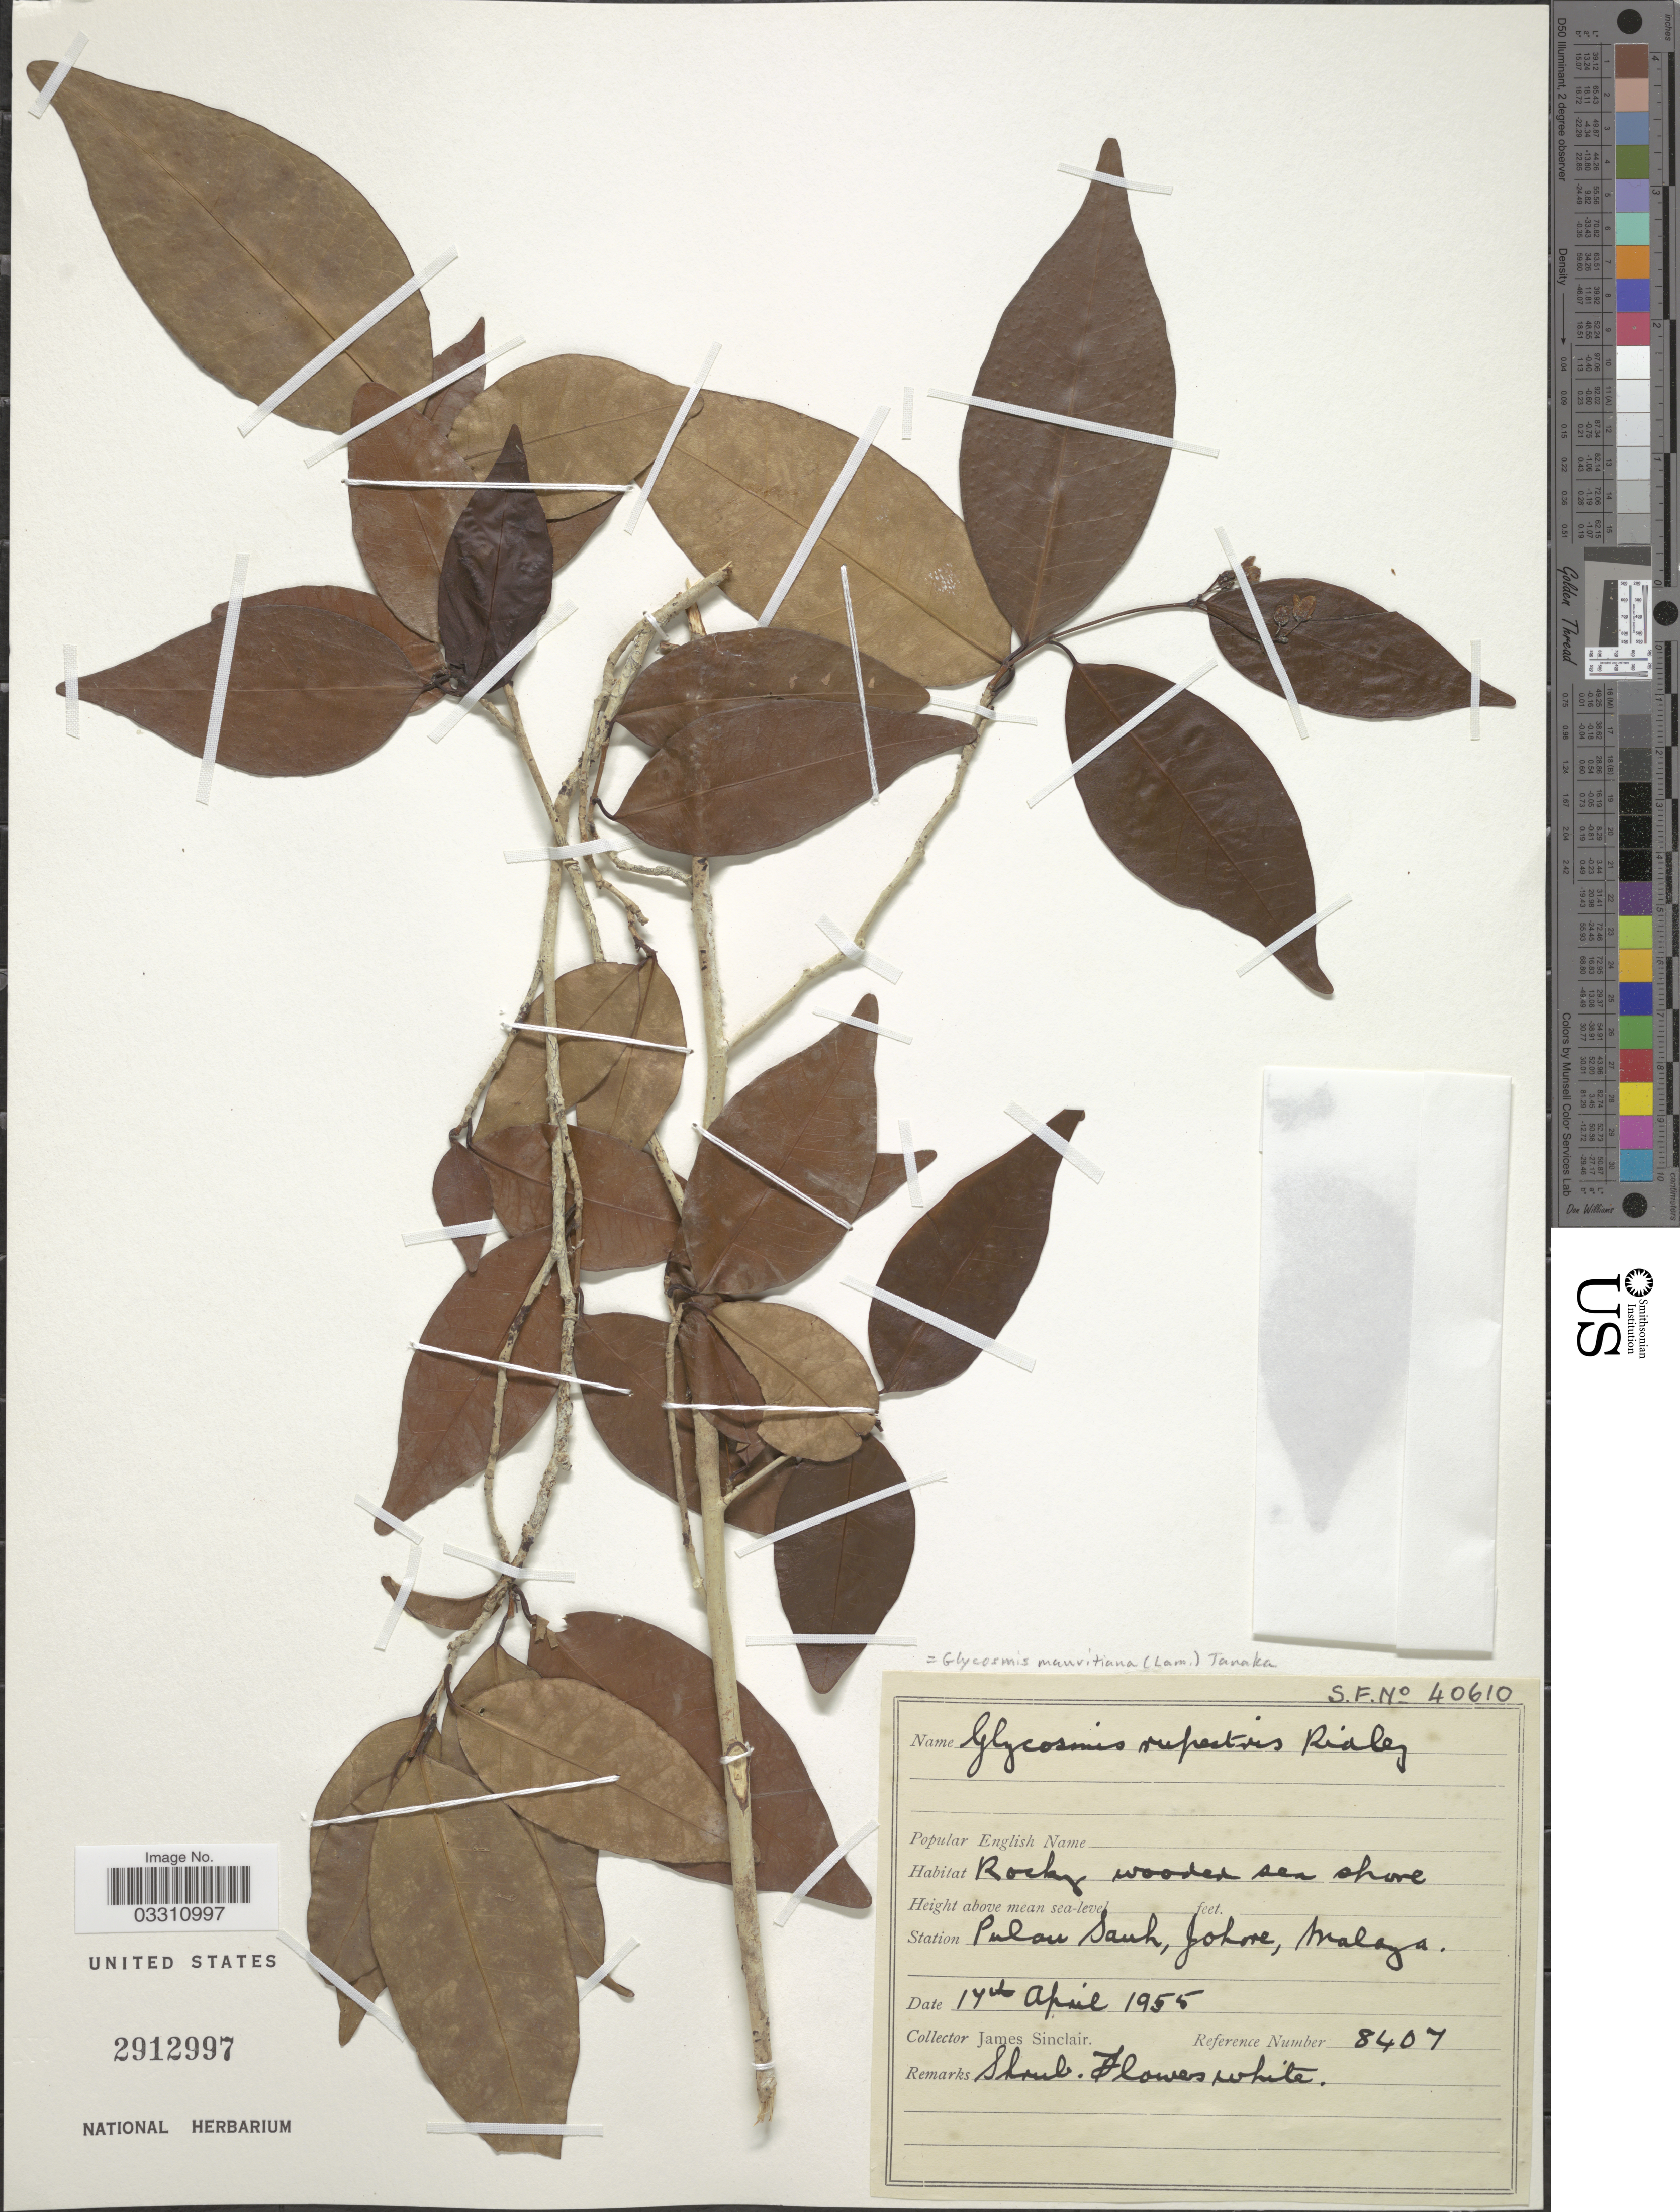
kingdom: Plantae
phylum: Tracheophyta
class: Magnoliopsida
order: Sapindales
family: Rutaceae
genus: Glycosmis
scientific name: Glycosmis mauritiana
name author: (Lamkey) Tanaka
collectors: J. Sinclair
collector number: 8407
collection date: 1955-04-17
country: Malaysia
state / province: Johor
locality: Station Palau Sauh, Johore, Malaya.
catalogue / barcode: US 2912997